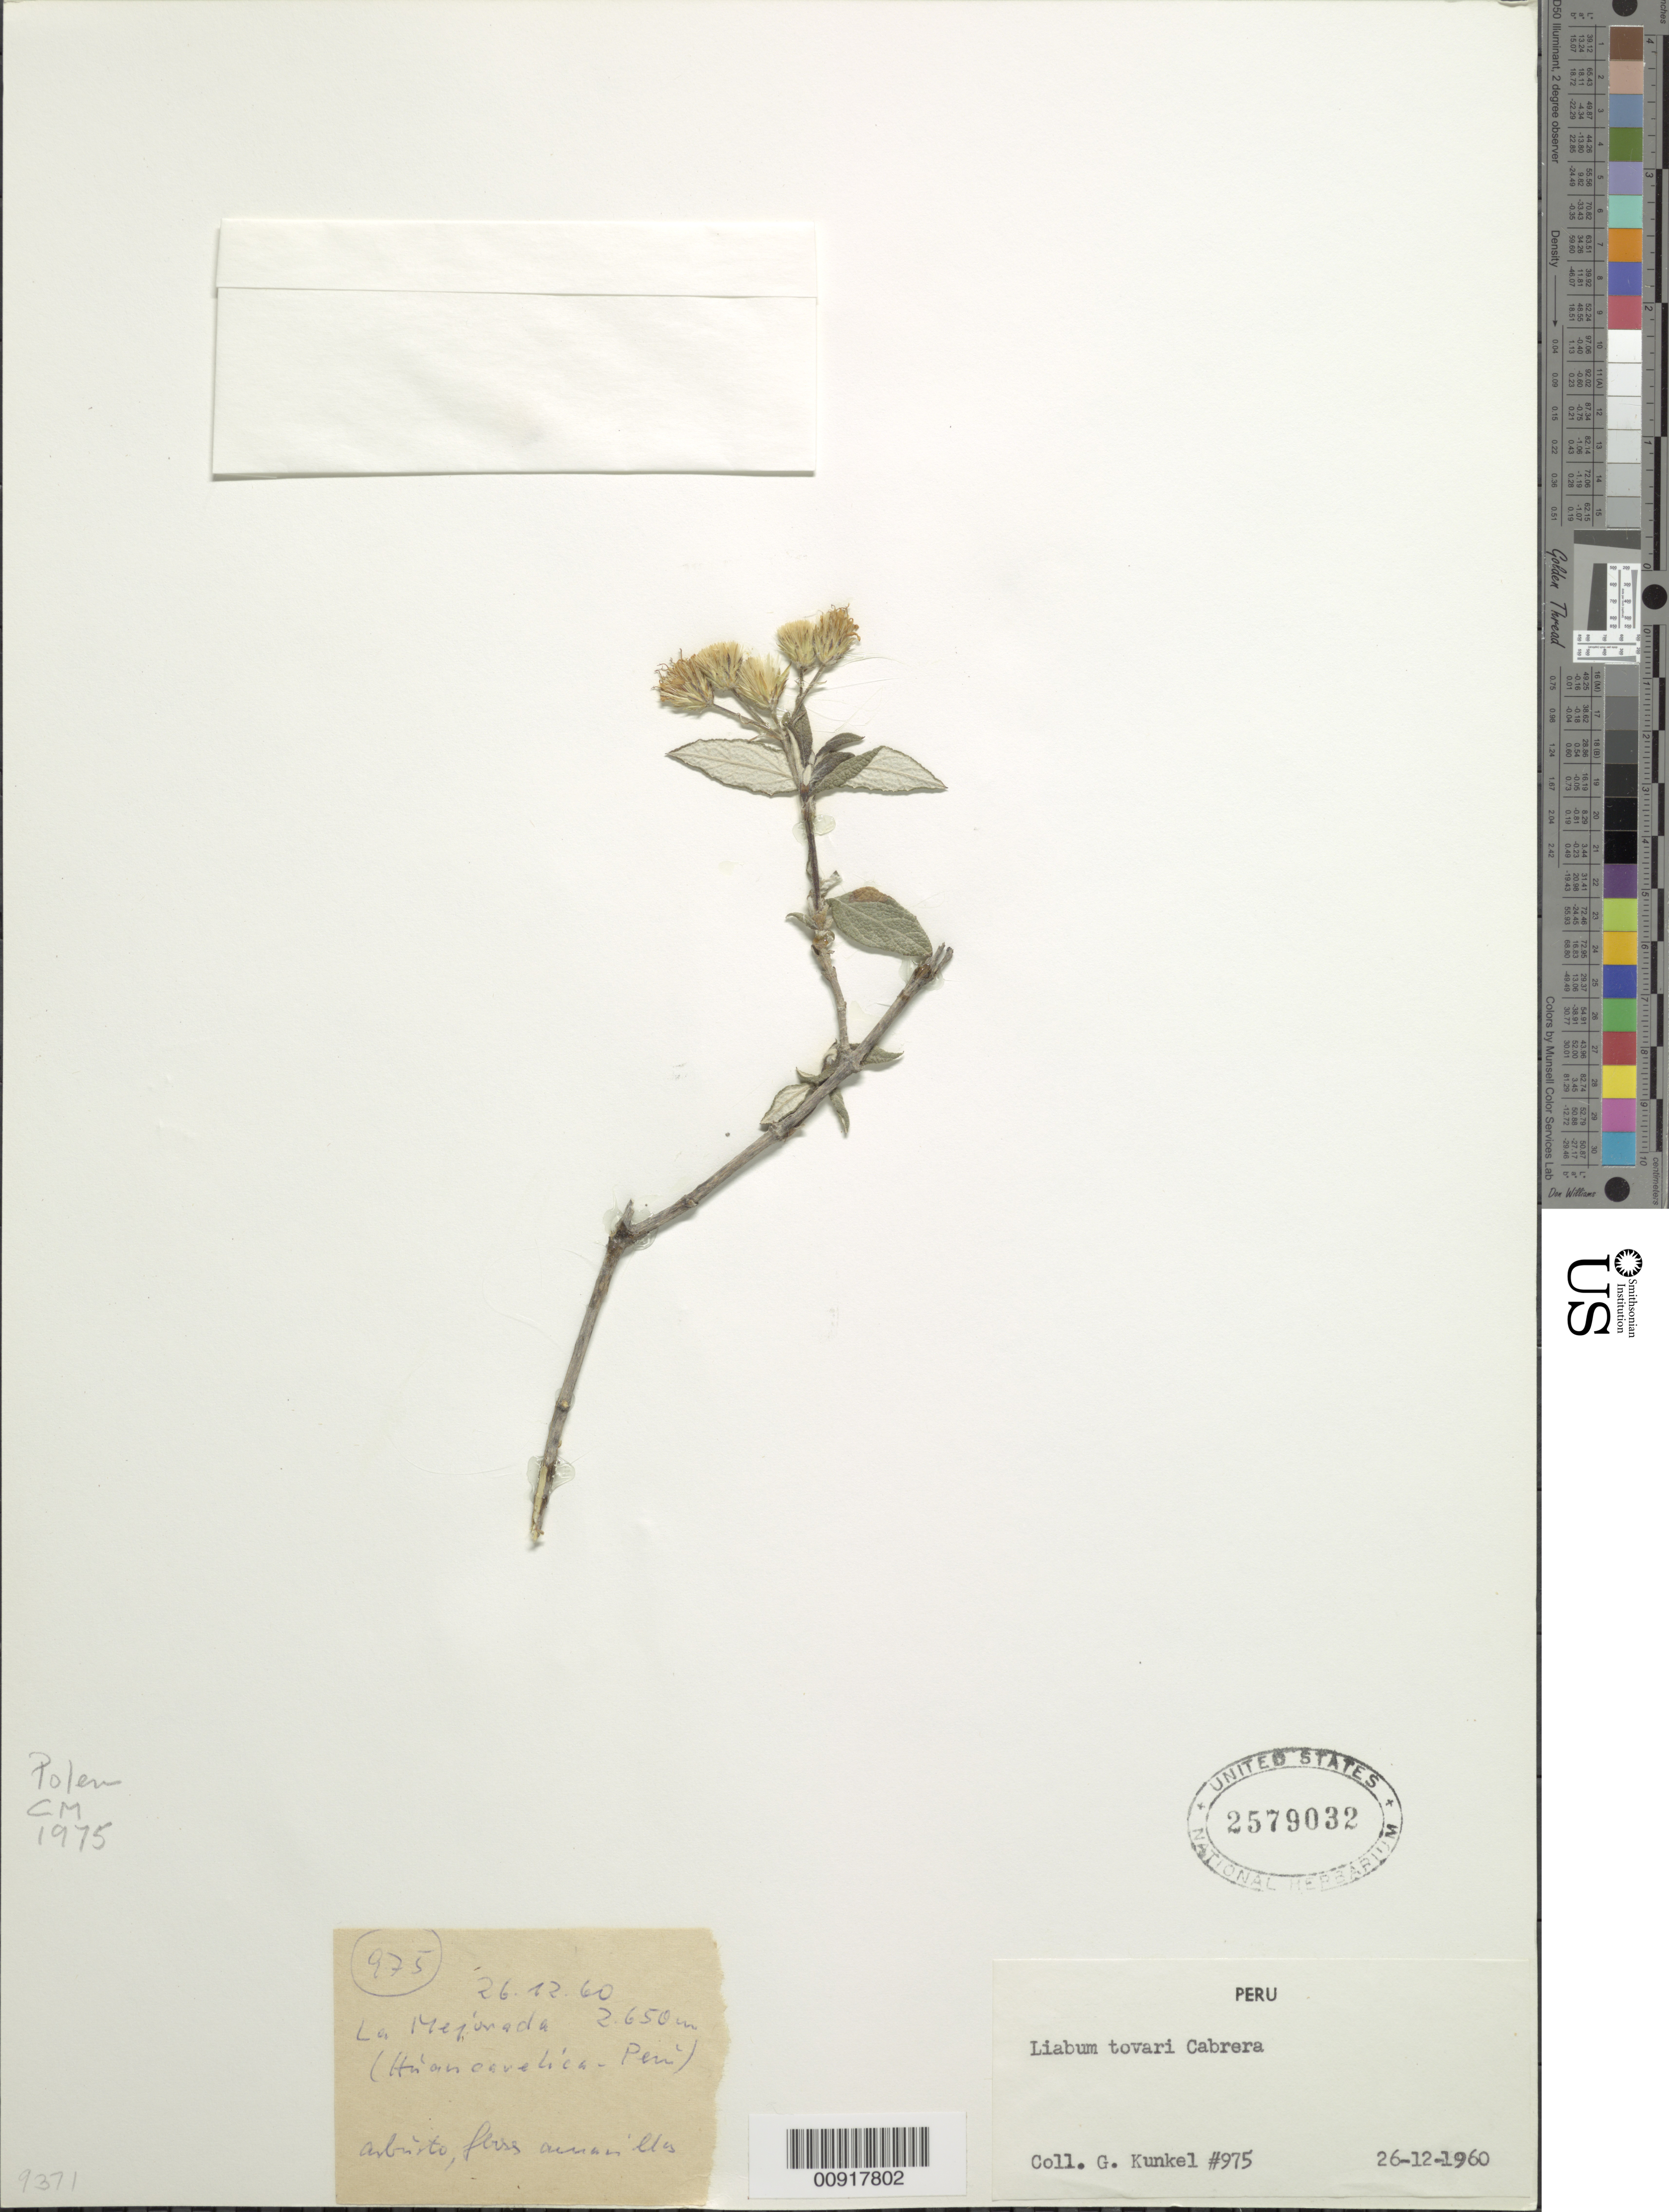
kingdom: Plantae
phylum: Tracheophyta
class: Magnoliopsida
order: Asterales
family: Asteraceae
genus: Ferreyranthus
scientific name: Ferreyranthus vernonioides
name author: (Muschl.) H. Rob. & Brettell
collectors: G. Kunkel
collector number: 975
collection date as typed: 26 December 1960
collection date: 1960-12-26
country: Peru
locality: Húancavelica, La Mejorada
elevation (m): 2650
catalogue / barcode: US 2579032